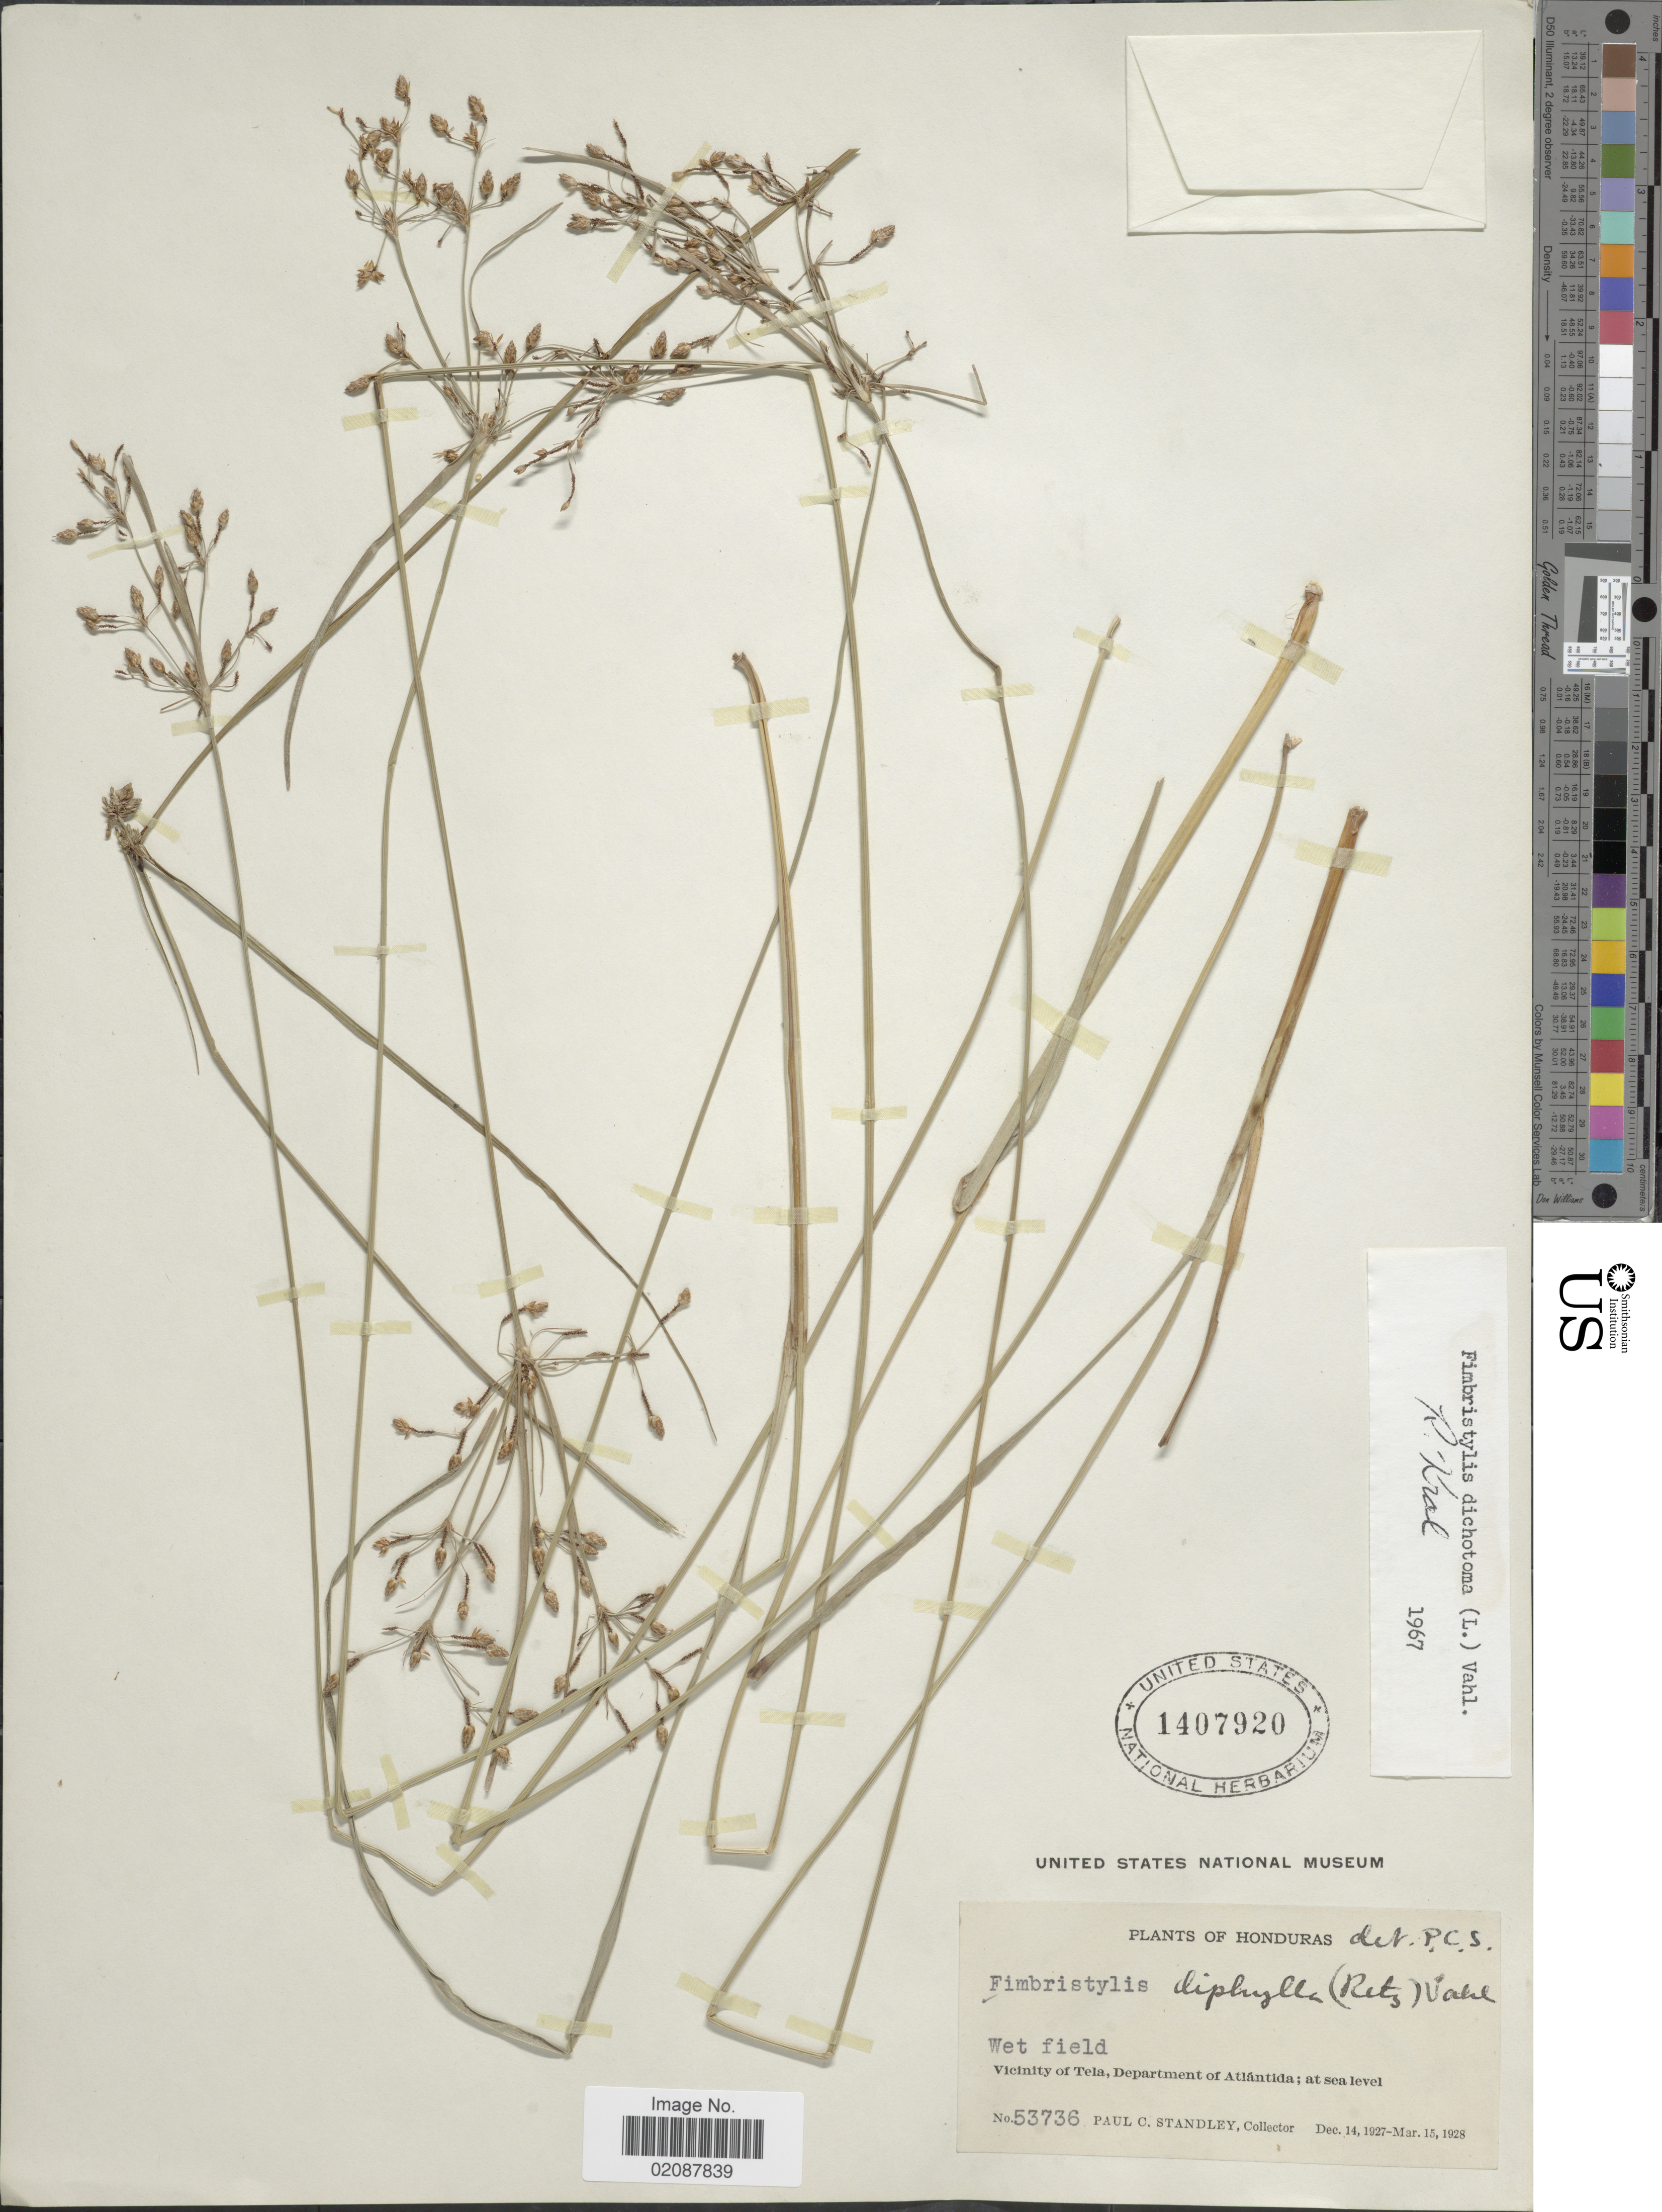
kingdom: Plantae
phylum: Tracheophyta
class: Liliopsida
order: Poales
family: Cyperaceae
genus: Fimbristylis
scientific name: Fimbristylis dichotoma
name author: (L.) Vahl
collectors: P. C. Standley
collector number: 53736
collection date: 1927-12-14/1928-03-15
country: Honduras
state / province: Atlántida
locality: Vicinity of Tela, Department of Atlantida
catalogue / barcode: US 1407920